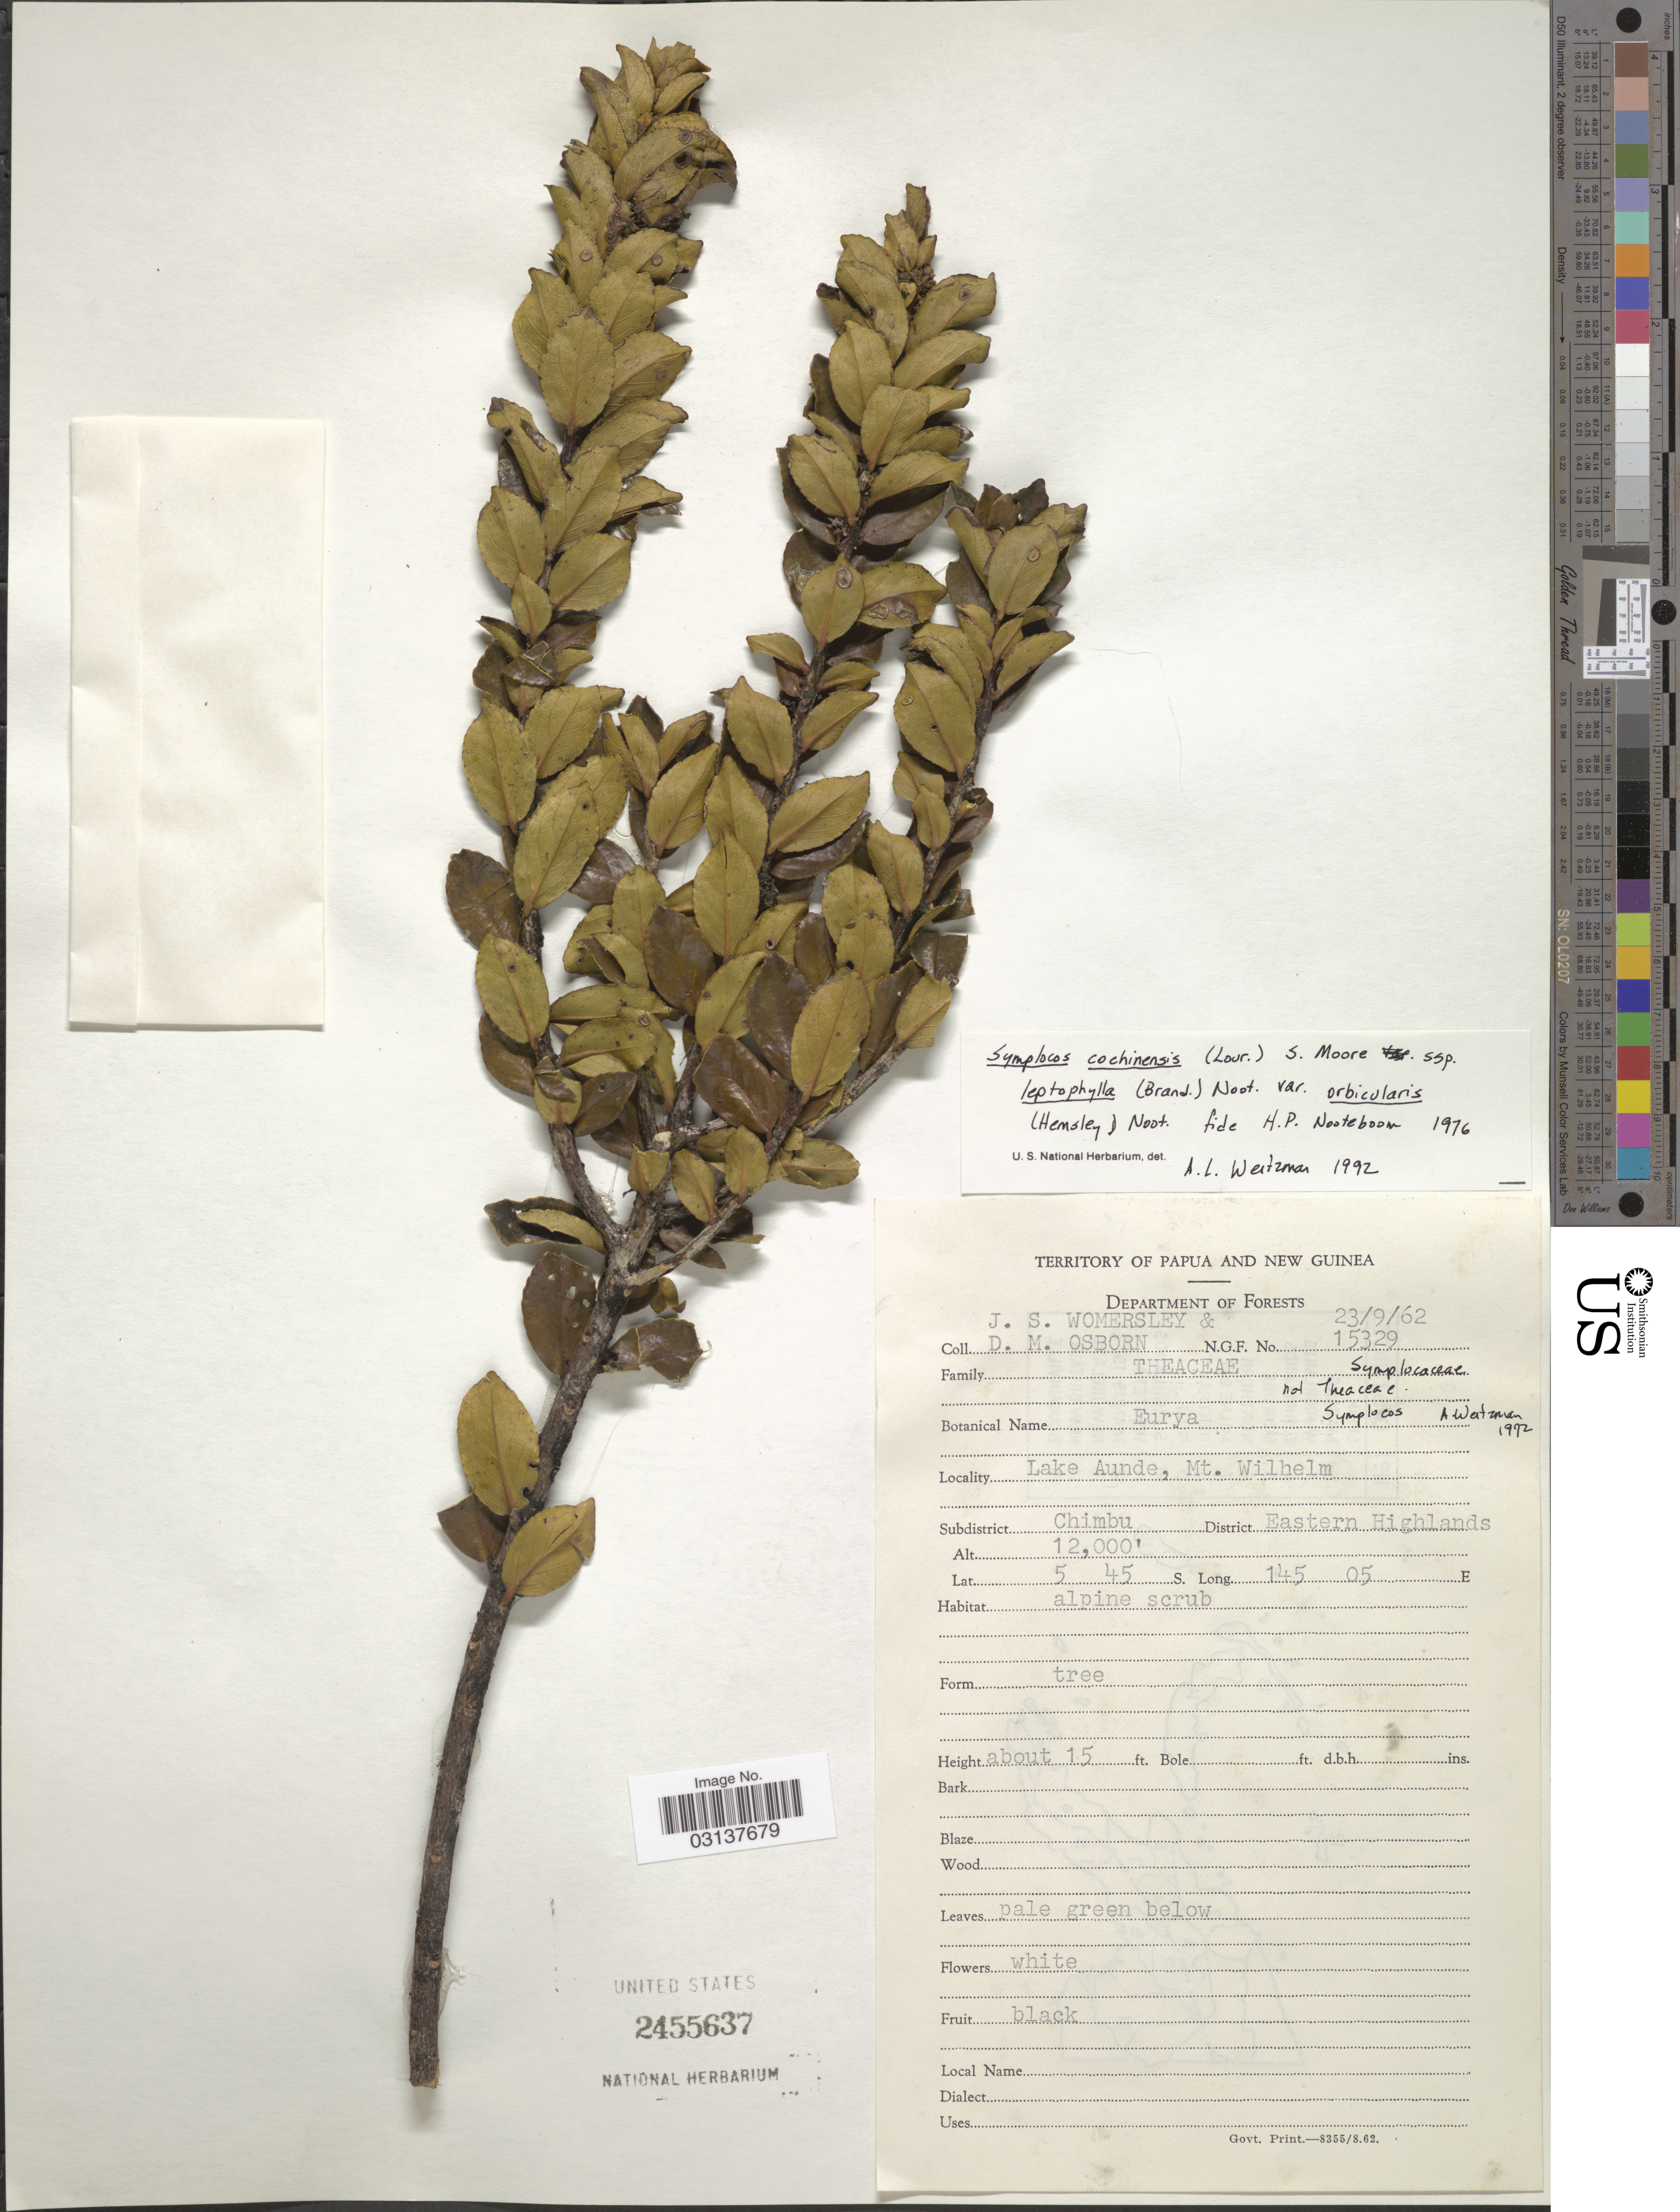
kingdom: Plantae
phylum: Tracheophyta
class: Magnoliopsida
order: Ericales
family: Symplocaceae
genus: Symplocos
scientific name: Symplocos cochinchinensis var. orbicularis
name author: (Hemsl.) Noot.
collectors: J. S. Womersley & D. Osborn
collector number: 15329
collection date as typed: Transcribed d/m/y: 23/9/62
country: Papua New Guinea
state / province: Chimbu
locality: Territory of Papua And New Guinea, Lake Aunde, Mt. Wilhelm, Subdistrict Chimbu, District Eastern Highlands.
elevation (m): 3658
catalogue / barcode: US 2455637